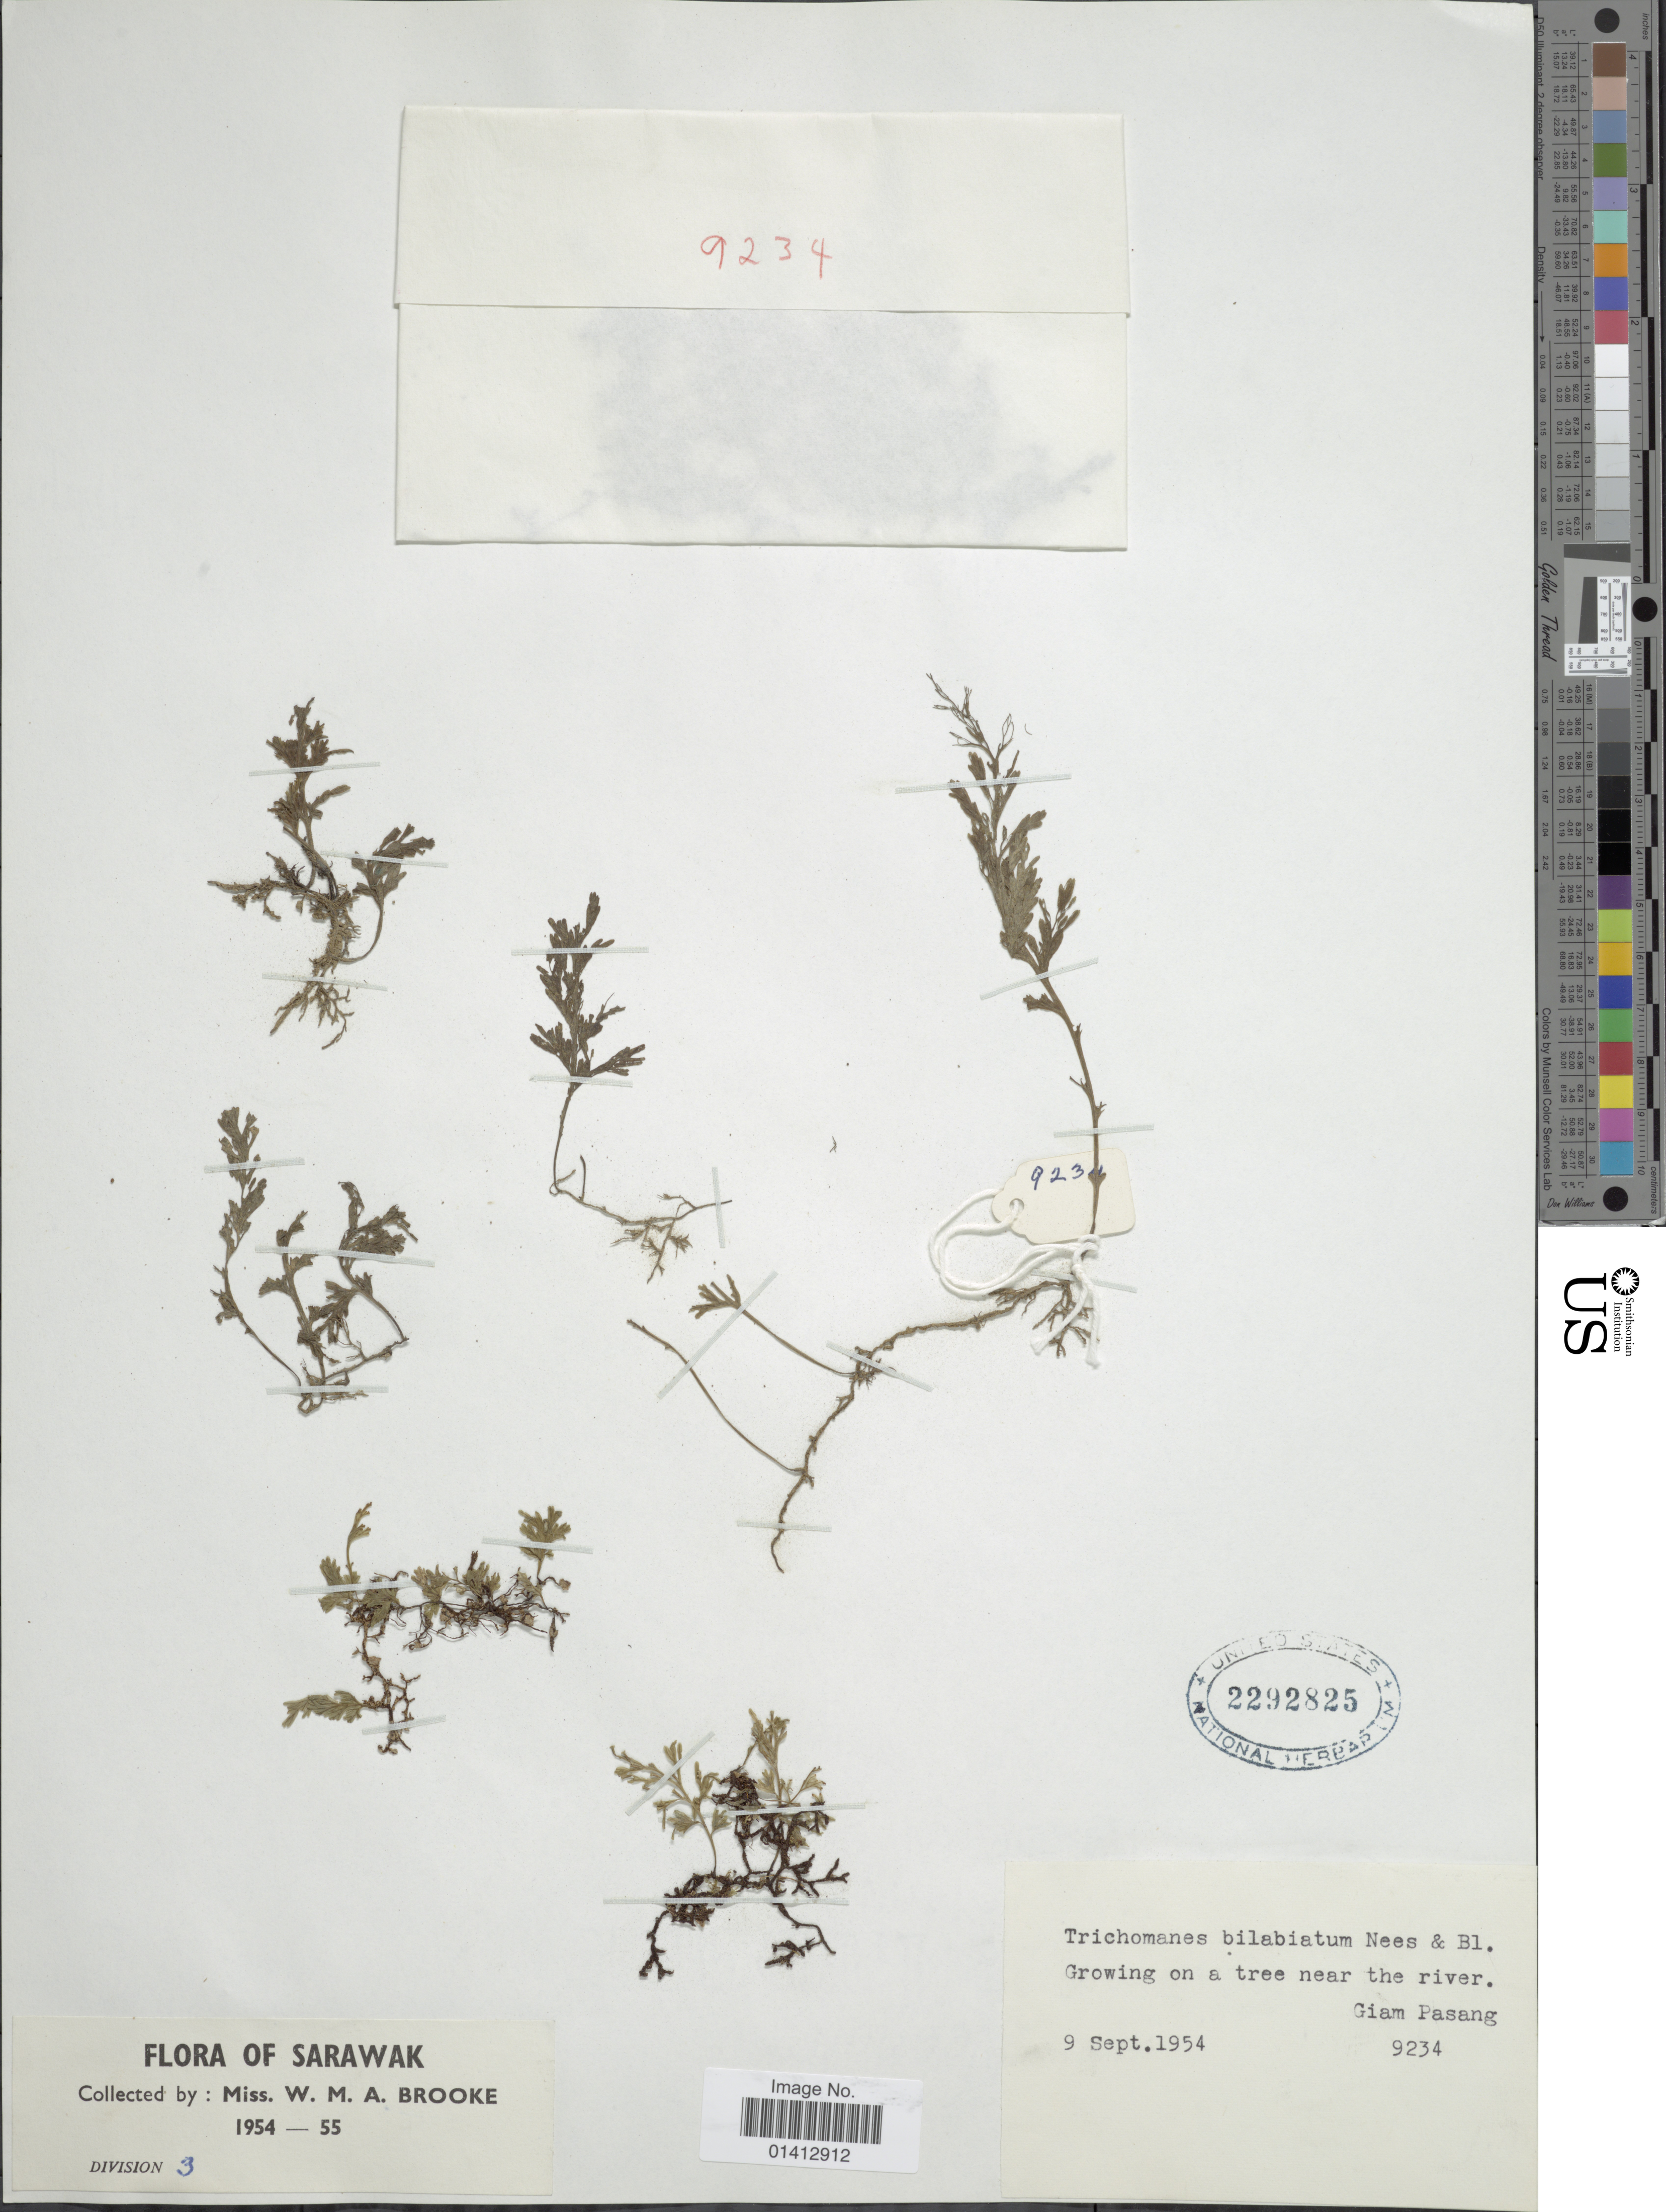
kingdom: Plantae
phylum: Tracheophyta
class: Polypodiopsida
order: Hymenophyllales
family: Hymenophyllaceae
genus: Crepidomanes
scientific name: Crepidomanes bilabiatum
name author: (Nees ex Blume) Copel.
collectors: W. Brooke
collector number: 9234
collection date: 1954-09-09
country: Malaysia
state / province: Sarawak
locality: Growing on a tree near the river. Giam Pasang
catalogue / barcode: US 2292825